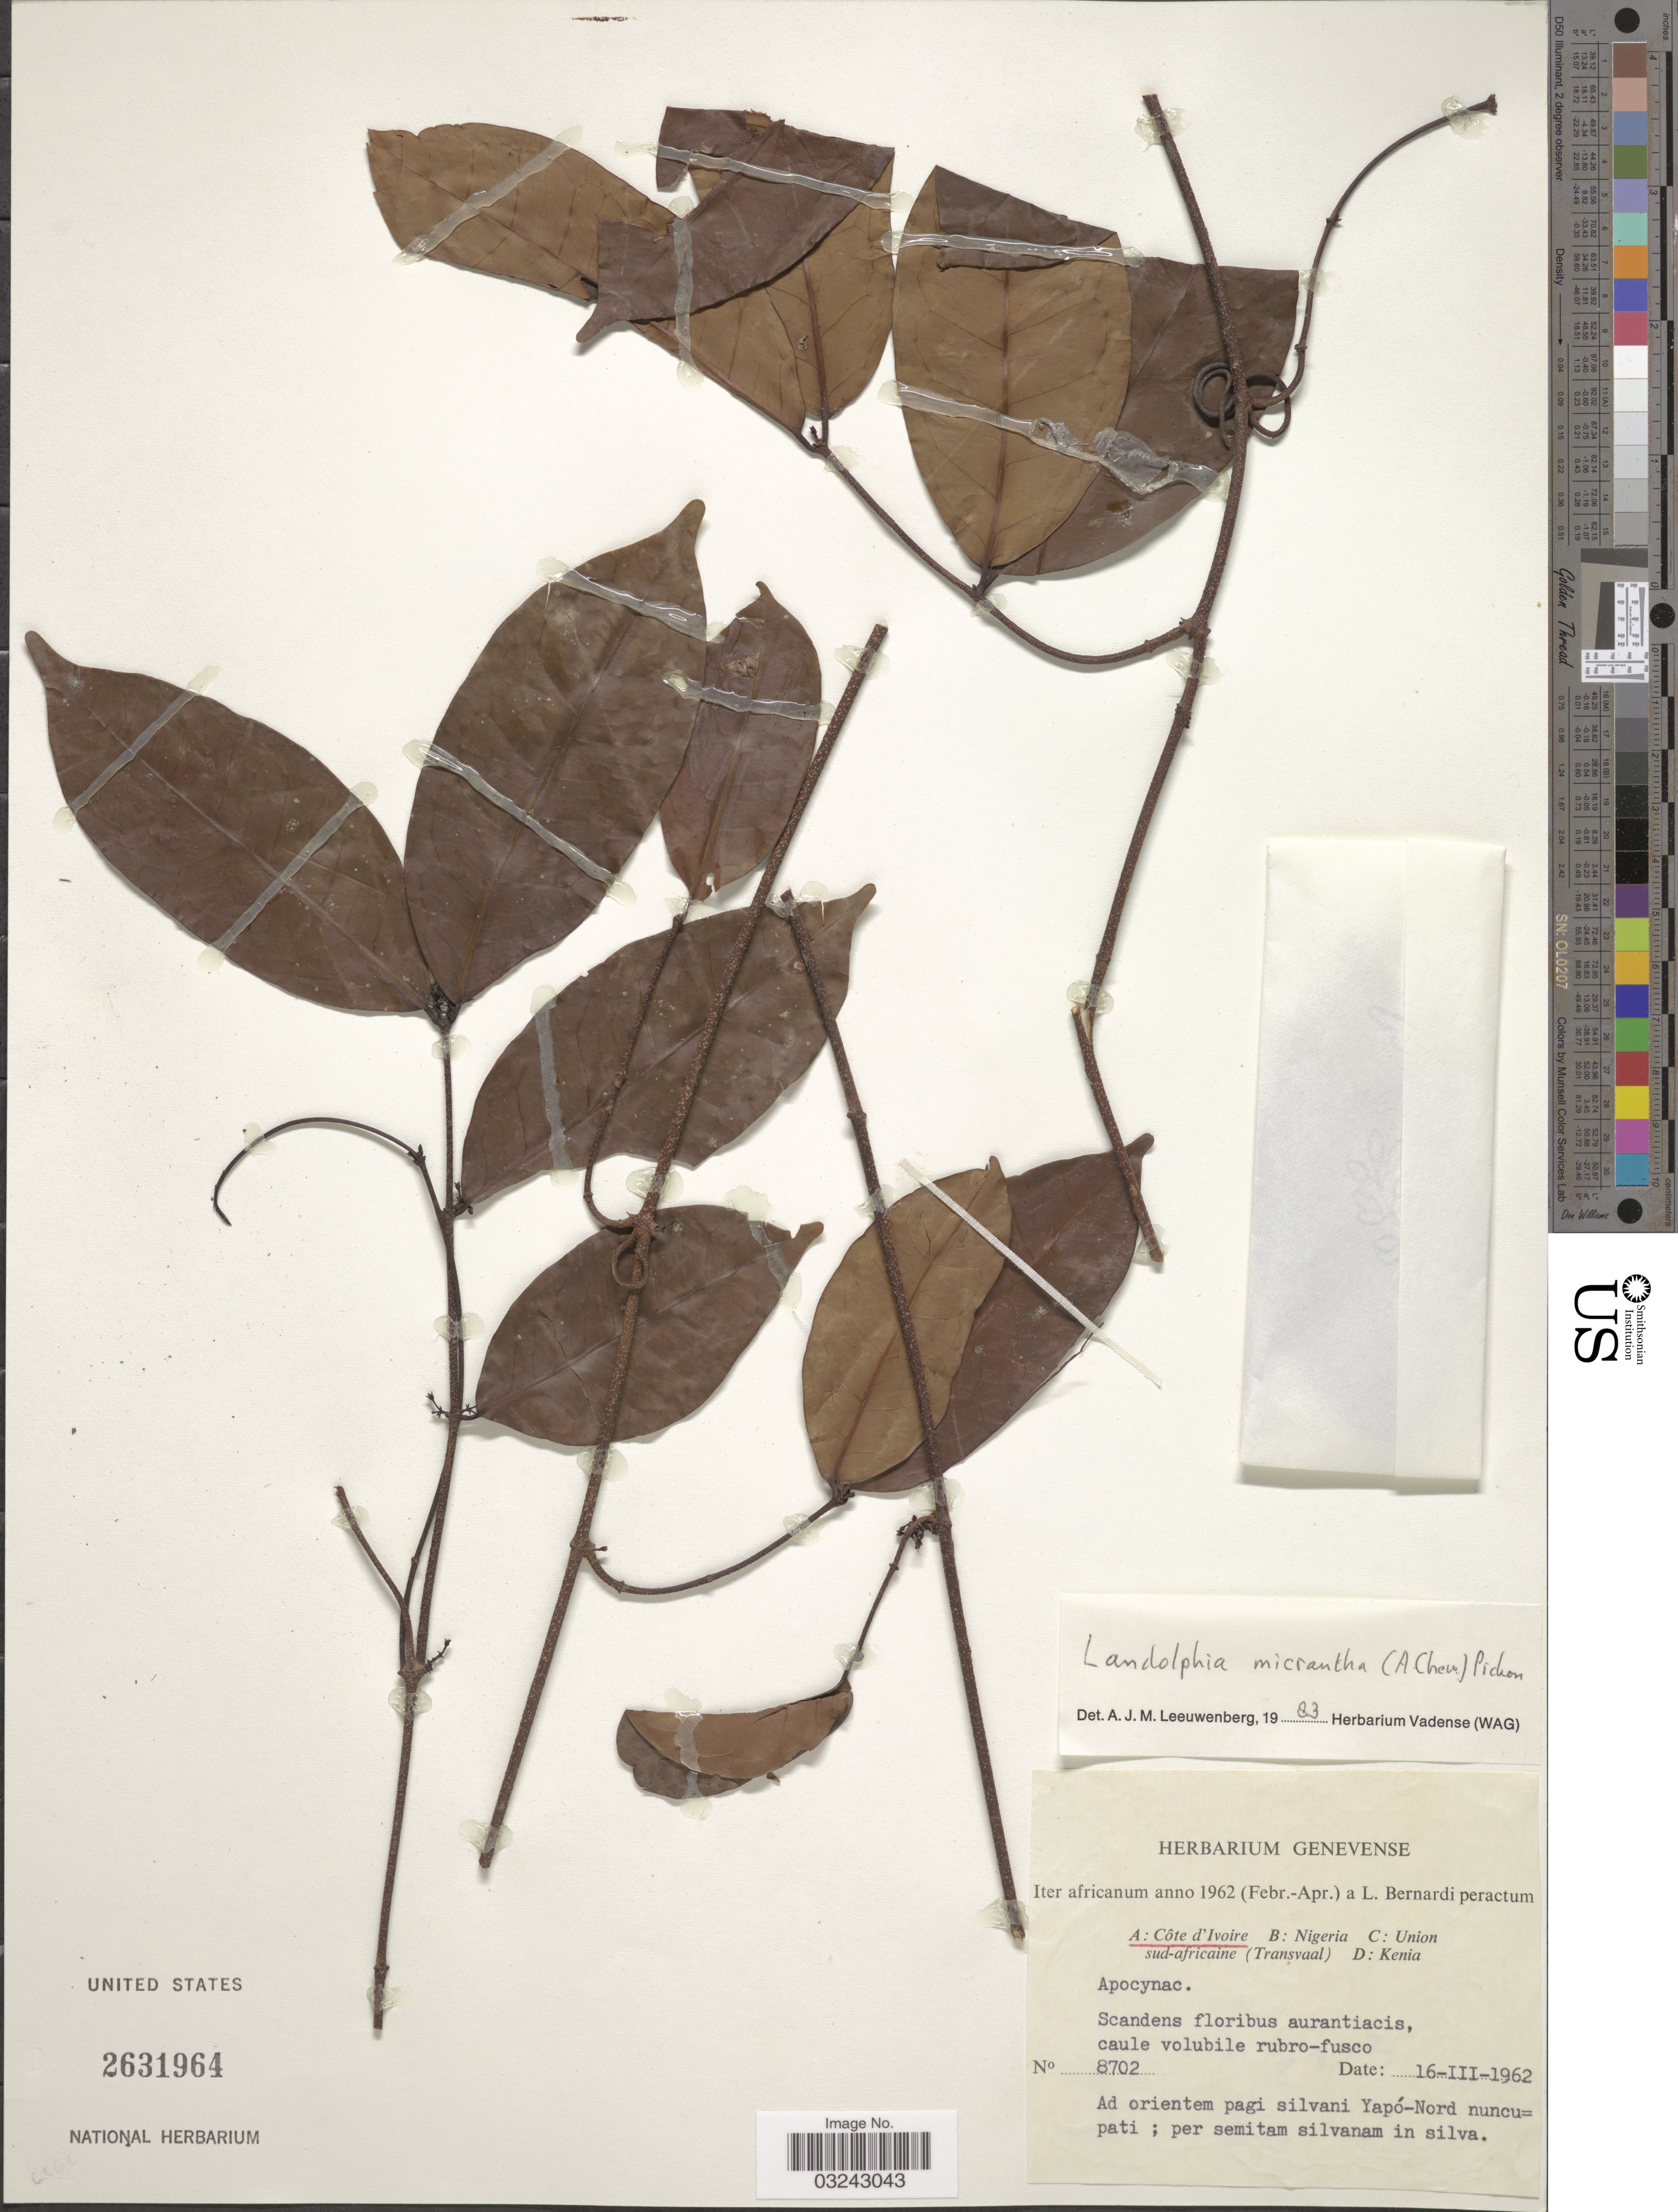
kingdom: Plantae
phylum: Tracheophyta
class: Magnoliopsida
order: Gentianales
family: Apocynaceae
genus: Landolphia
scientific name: Landolphia micrantha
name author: (A. Chev.) Pichon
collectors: L. Bernardi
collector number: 8702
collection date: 1962-03-16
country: Ivory Coast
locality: Côte d'Ivoire, Ad orientem pagi silvani Yapó-Nord nuncu=pati.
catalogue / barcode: US 2631964